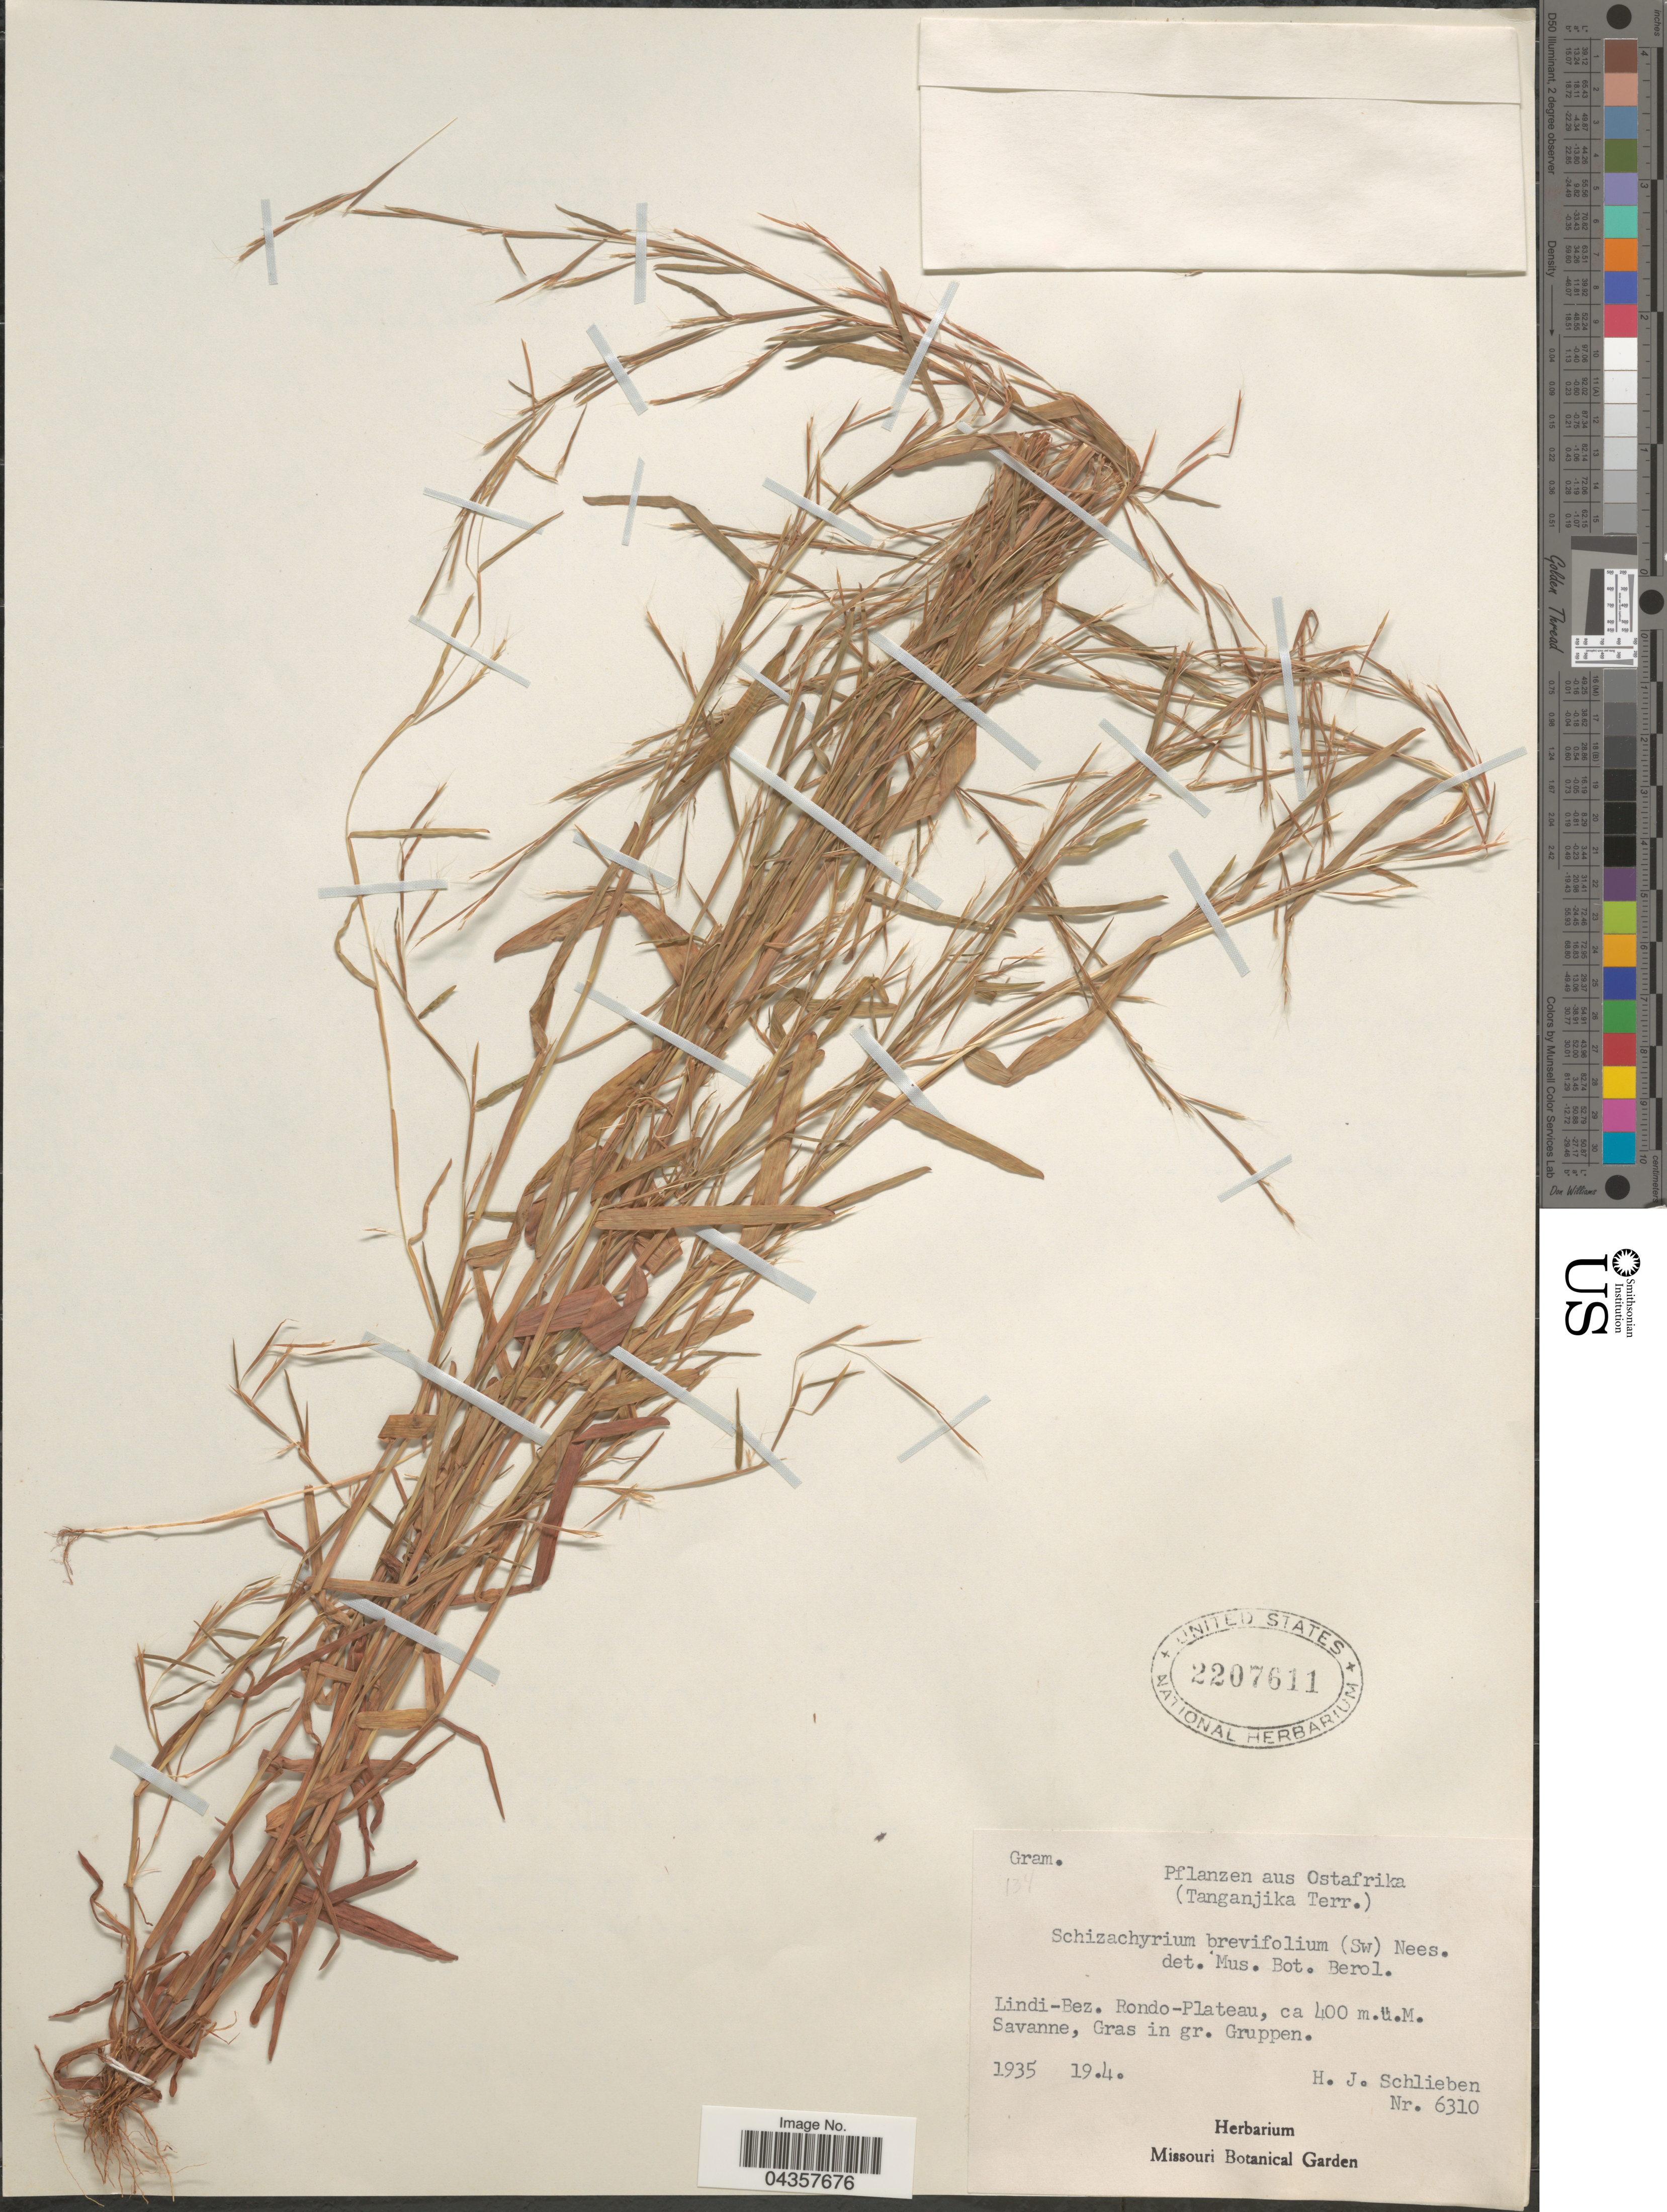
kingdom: Plantae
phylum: Tracheophyta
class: Liliopsida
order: Poales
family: Poaceae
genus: Schizachyrium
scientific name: Schizachyrium brevifolium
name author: (Sw.) Nees ex Büse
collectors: H. J. Schlieben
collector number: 6310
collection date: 1935-04-19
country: Tanzania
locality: Ostafrika. (Tanganjika Terr.) Rondo-Plateau.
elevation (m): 400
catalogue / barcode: US 2207611